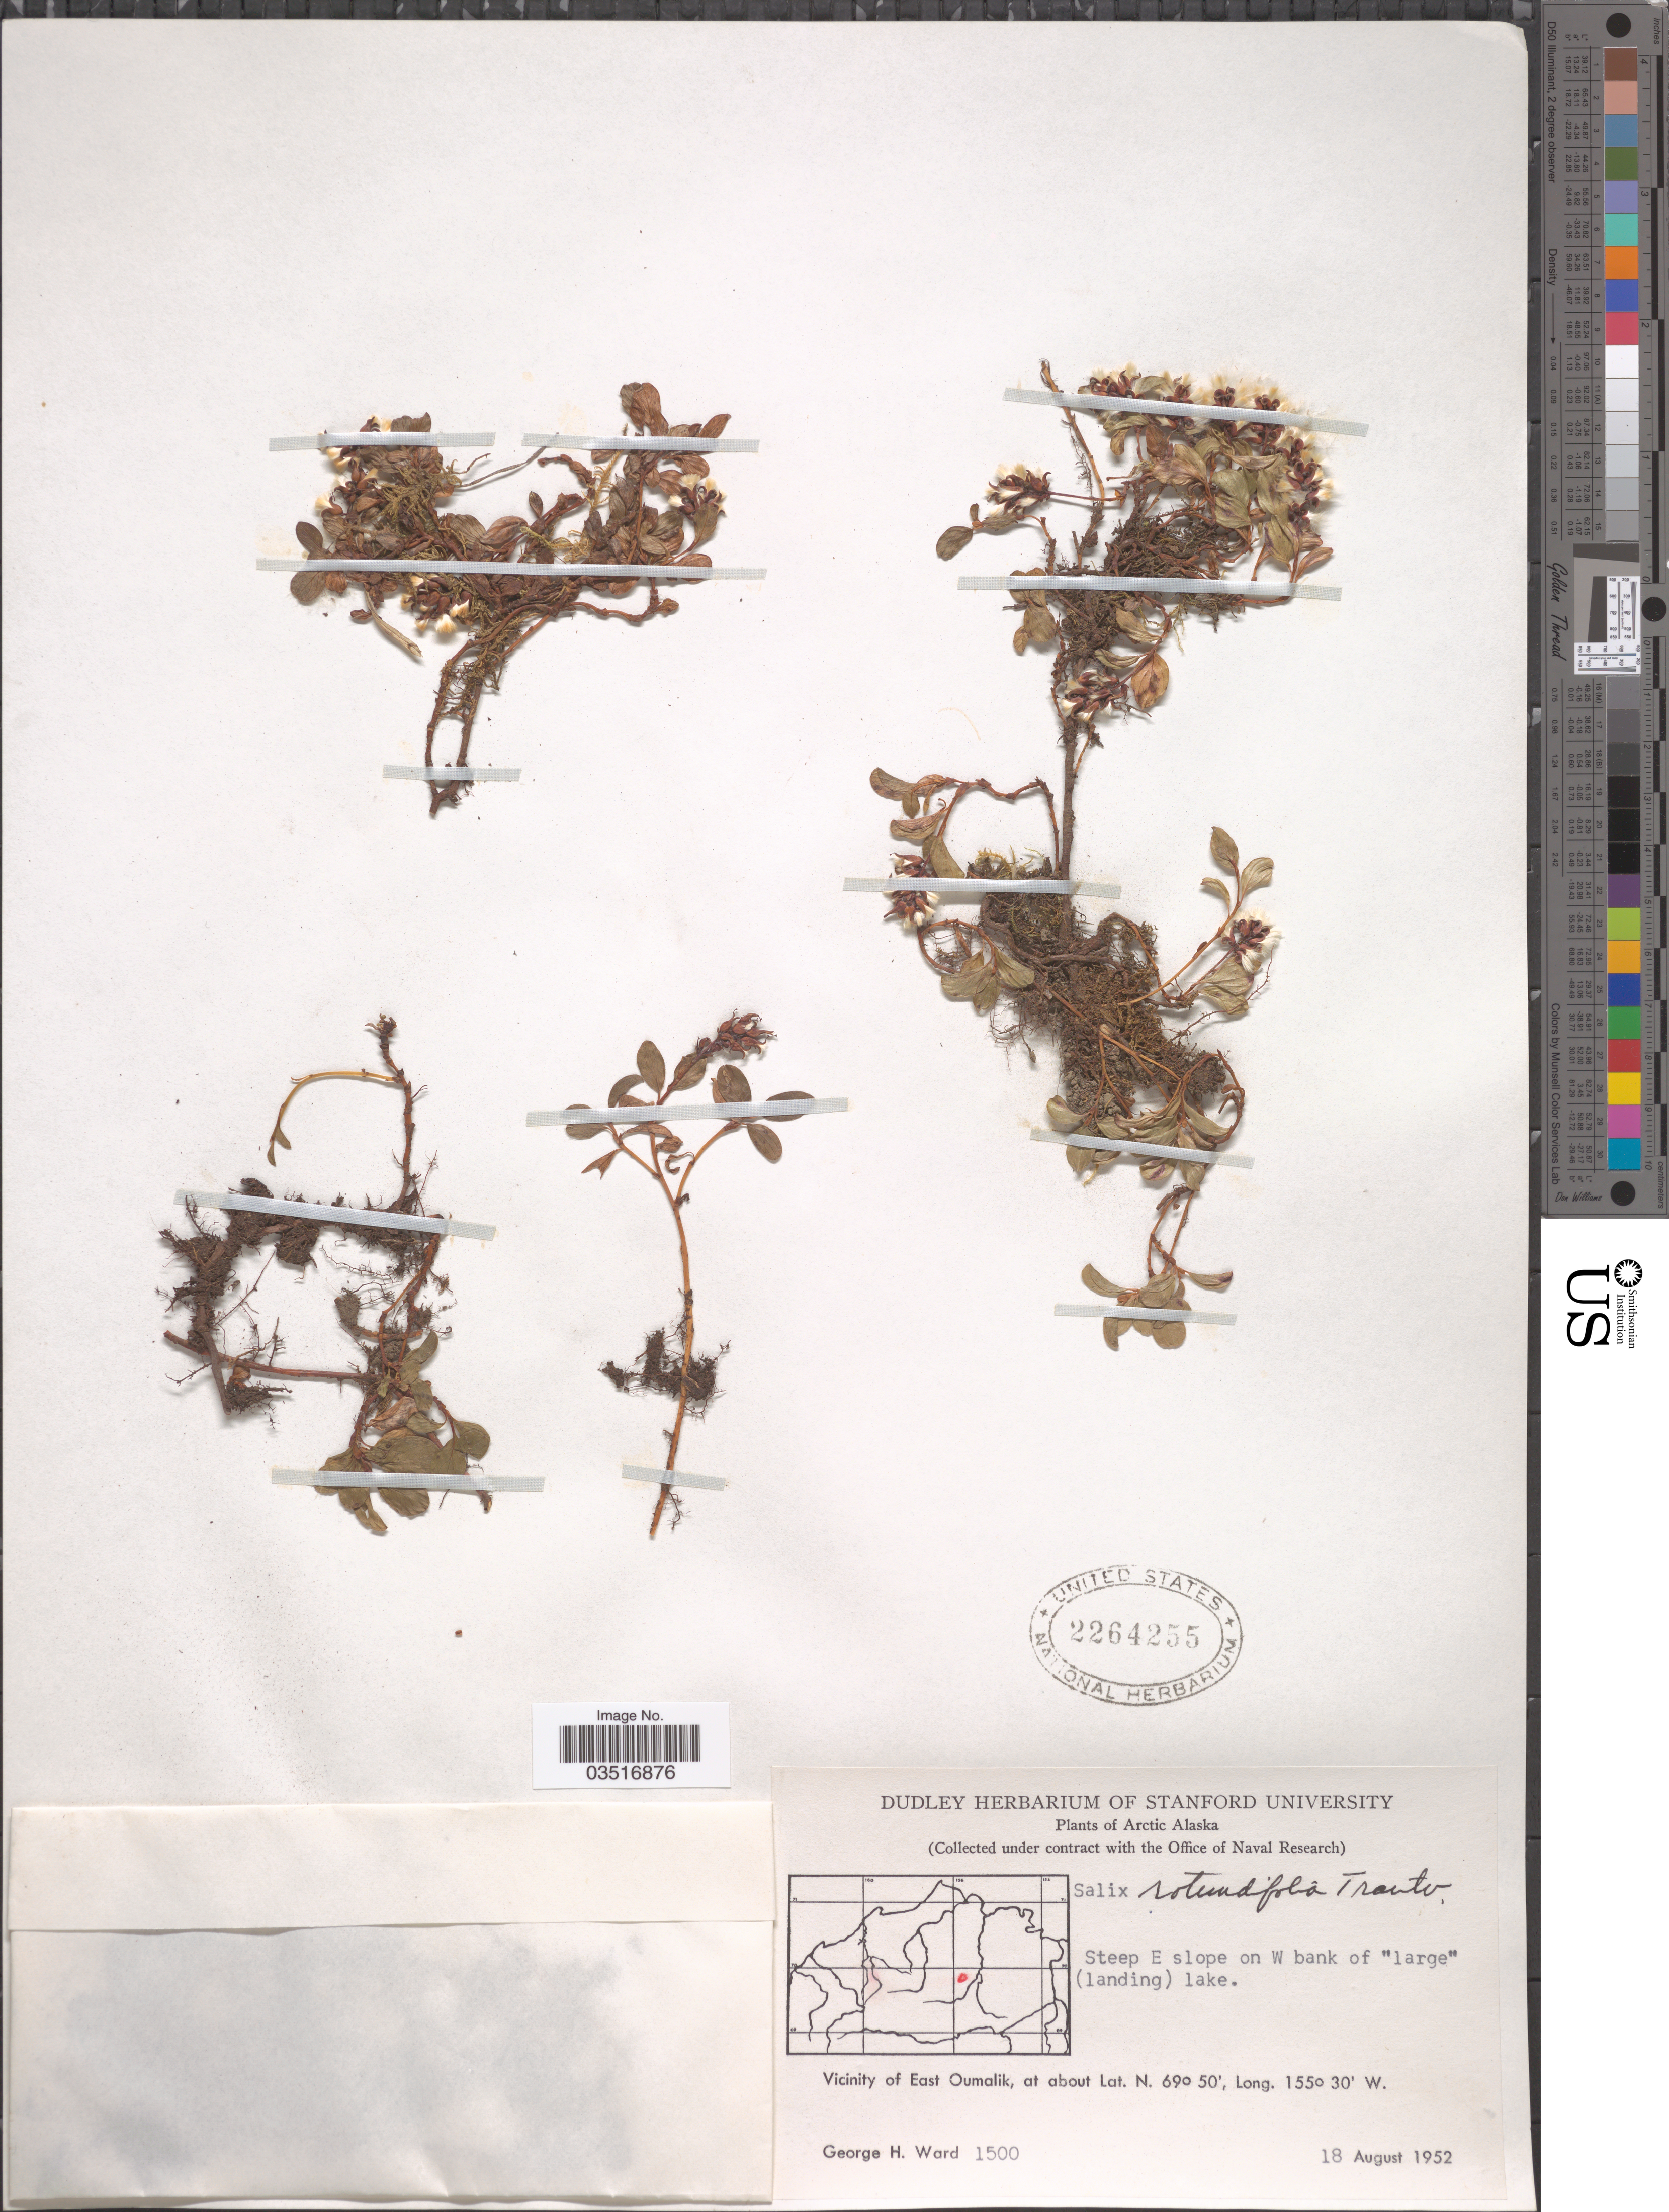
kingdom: Plantae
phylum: Tracheophyta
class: Magnoliopsida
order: Malpighiales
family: Salicaceae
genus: Salix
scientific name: Salix rotundifolia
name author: Trautv.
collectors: G. H. Ward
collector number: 1500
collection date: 1952-08-18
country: United States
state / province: Alaska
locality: Arctic Alaska. Steep E slope on W bank of "large" (landing) lake. Vicinity of East Oumalik.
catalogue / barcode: US 2264255